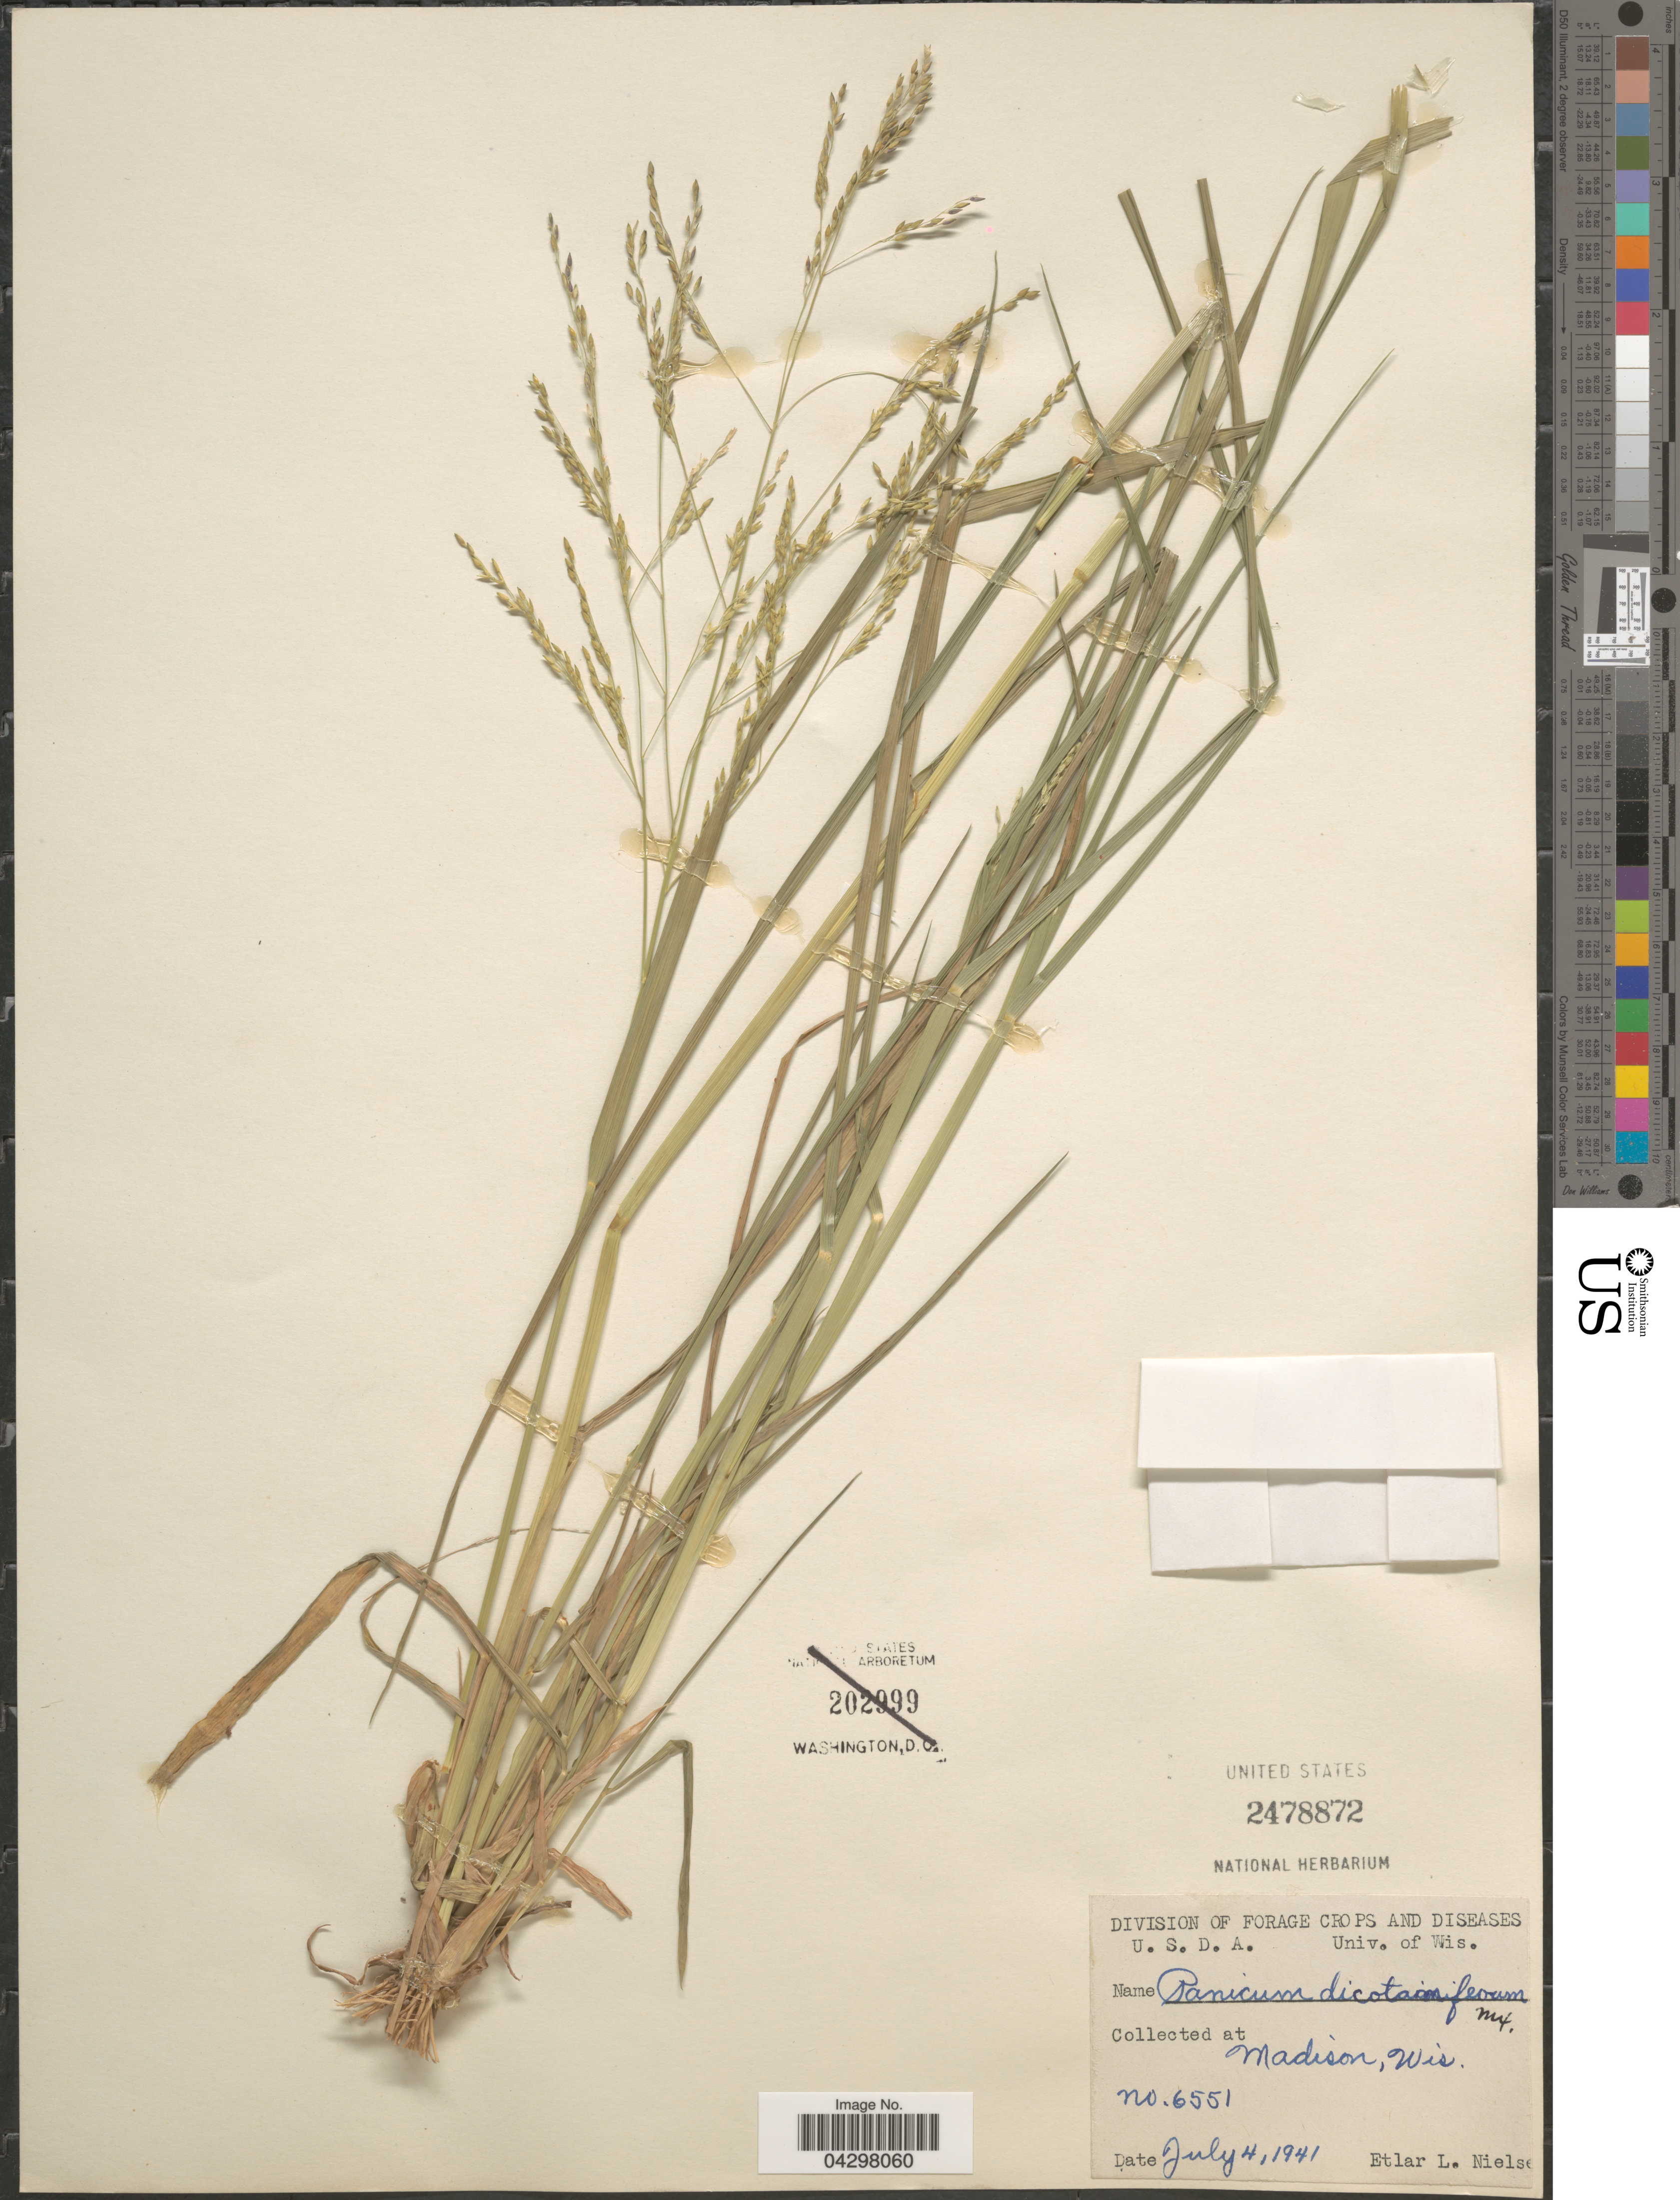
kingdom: Plantae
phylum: Tracheophyta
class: Liliopsida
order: Poales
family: Poaceae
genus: Panicum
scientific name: Panicum dichotomiflorum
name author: Michx.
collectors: E. Nielsen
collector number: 6551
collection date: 1941-07-04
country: United States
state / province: Wisconsin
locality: Madison.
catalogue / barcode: US 2478872